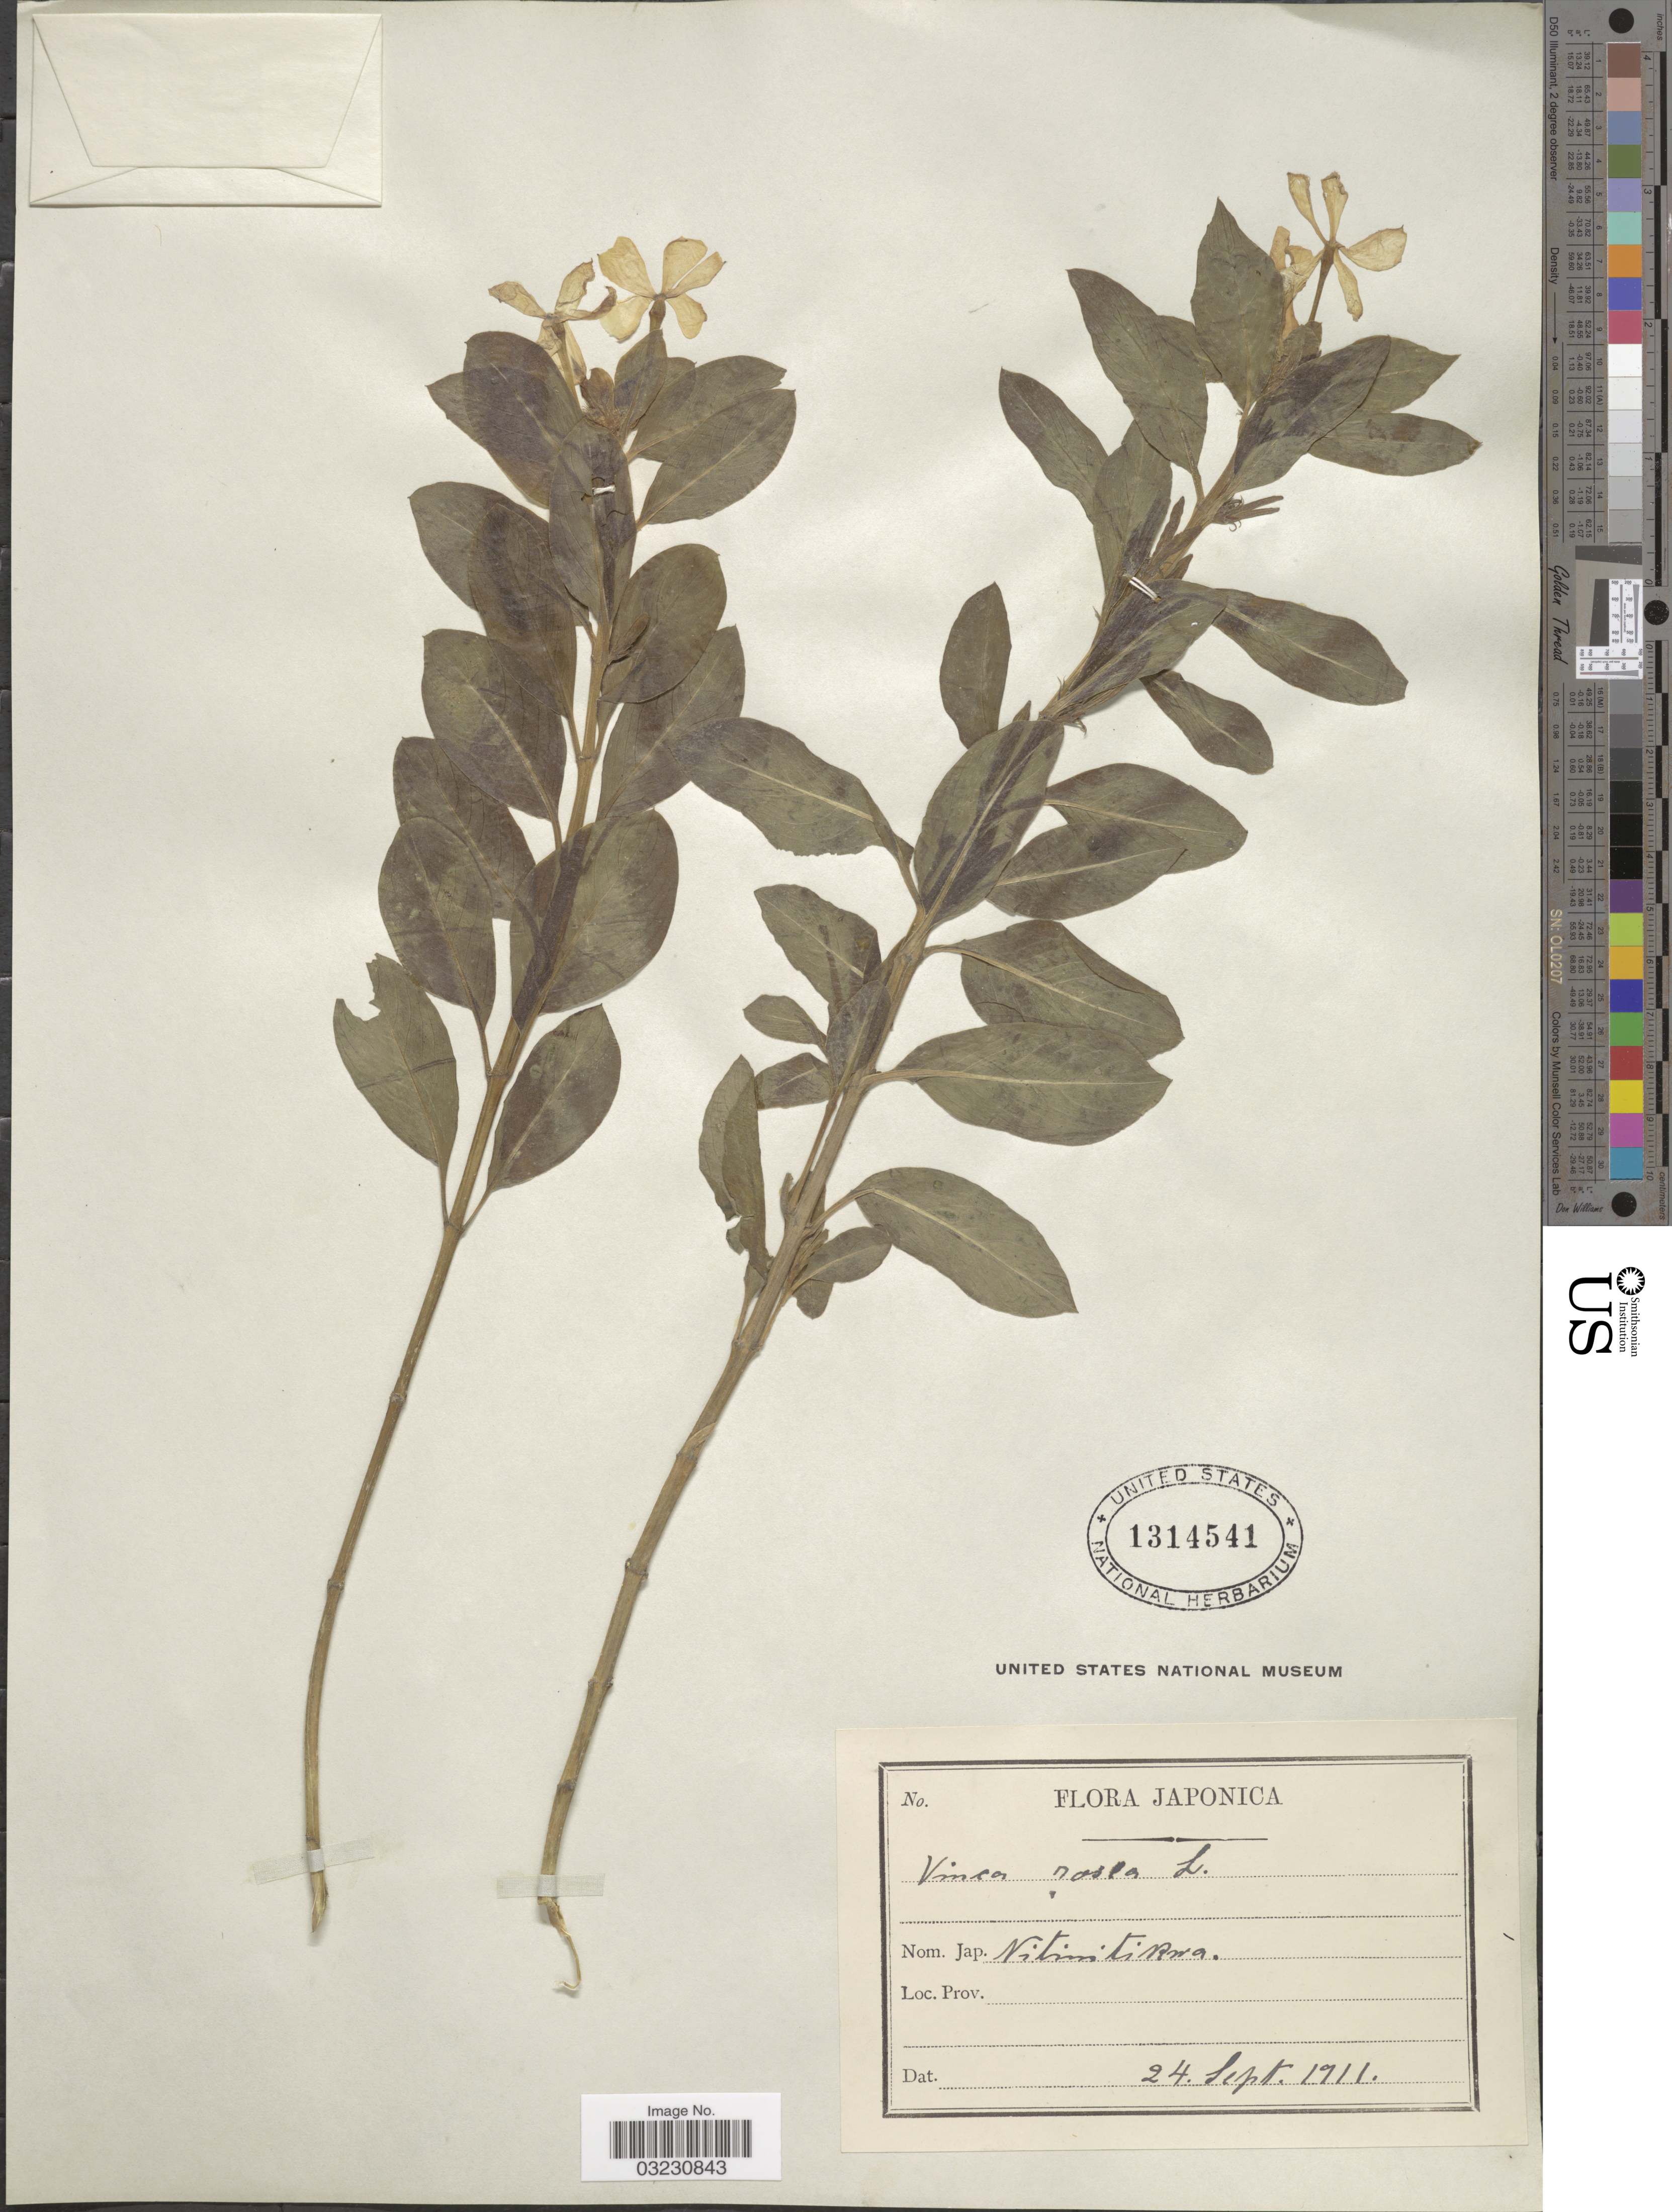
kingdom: Plantae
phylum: Tracheophyta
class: Magnoliopsida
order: Gentianales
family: Apocynaceae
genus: Catharanthus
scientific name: Catharanthus roseus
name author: (L.) G. Don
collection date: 1911-09-24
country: Japan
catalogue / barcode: US 1314541